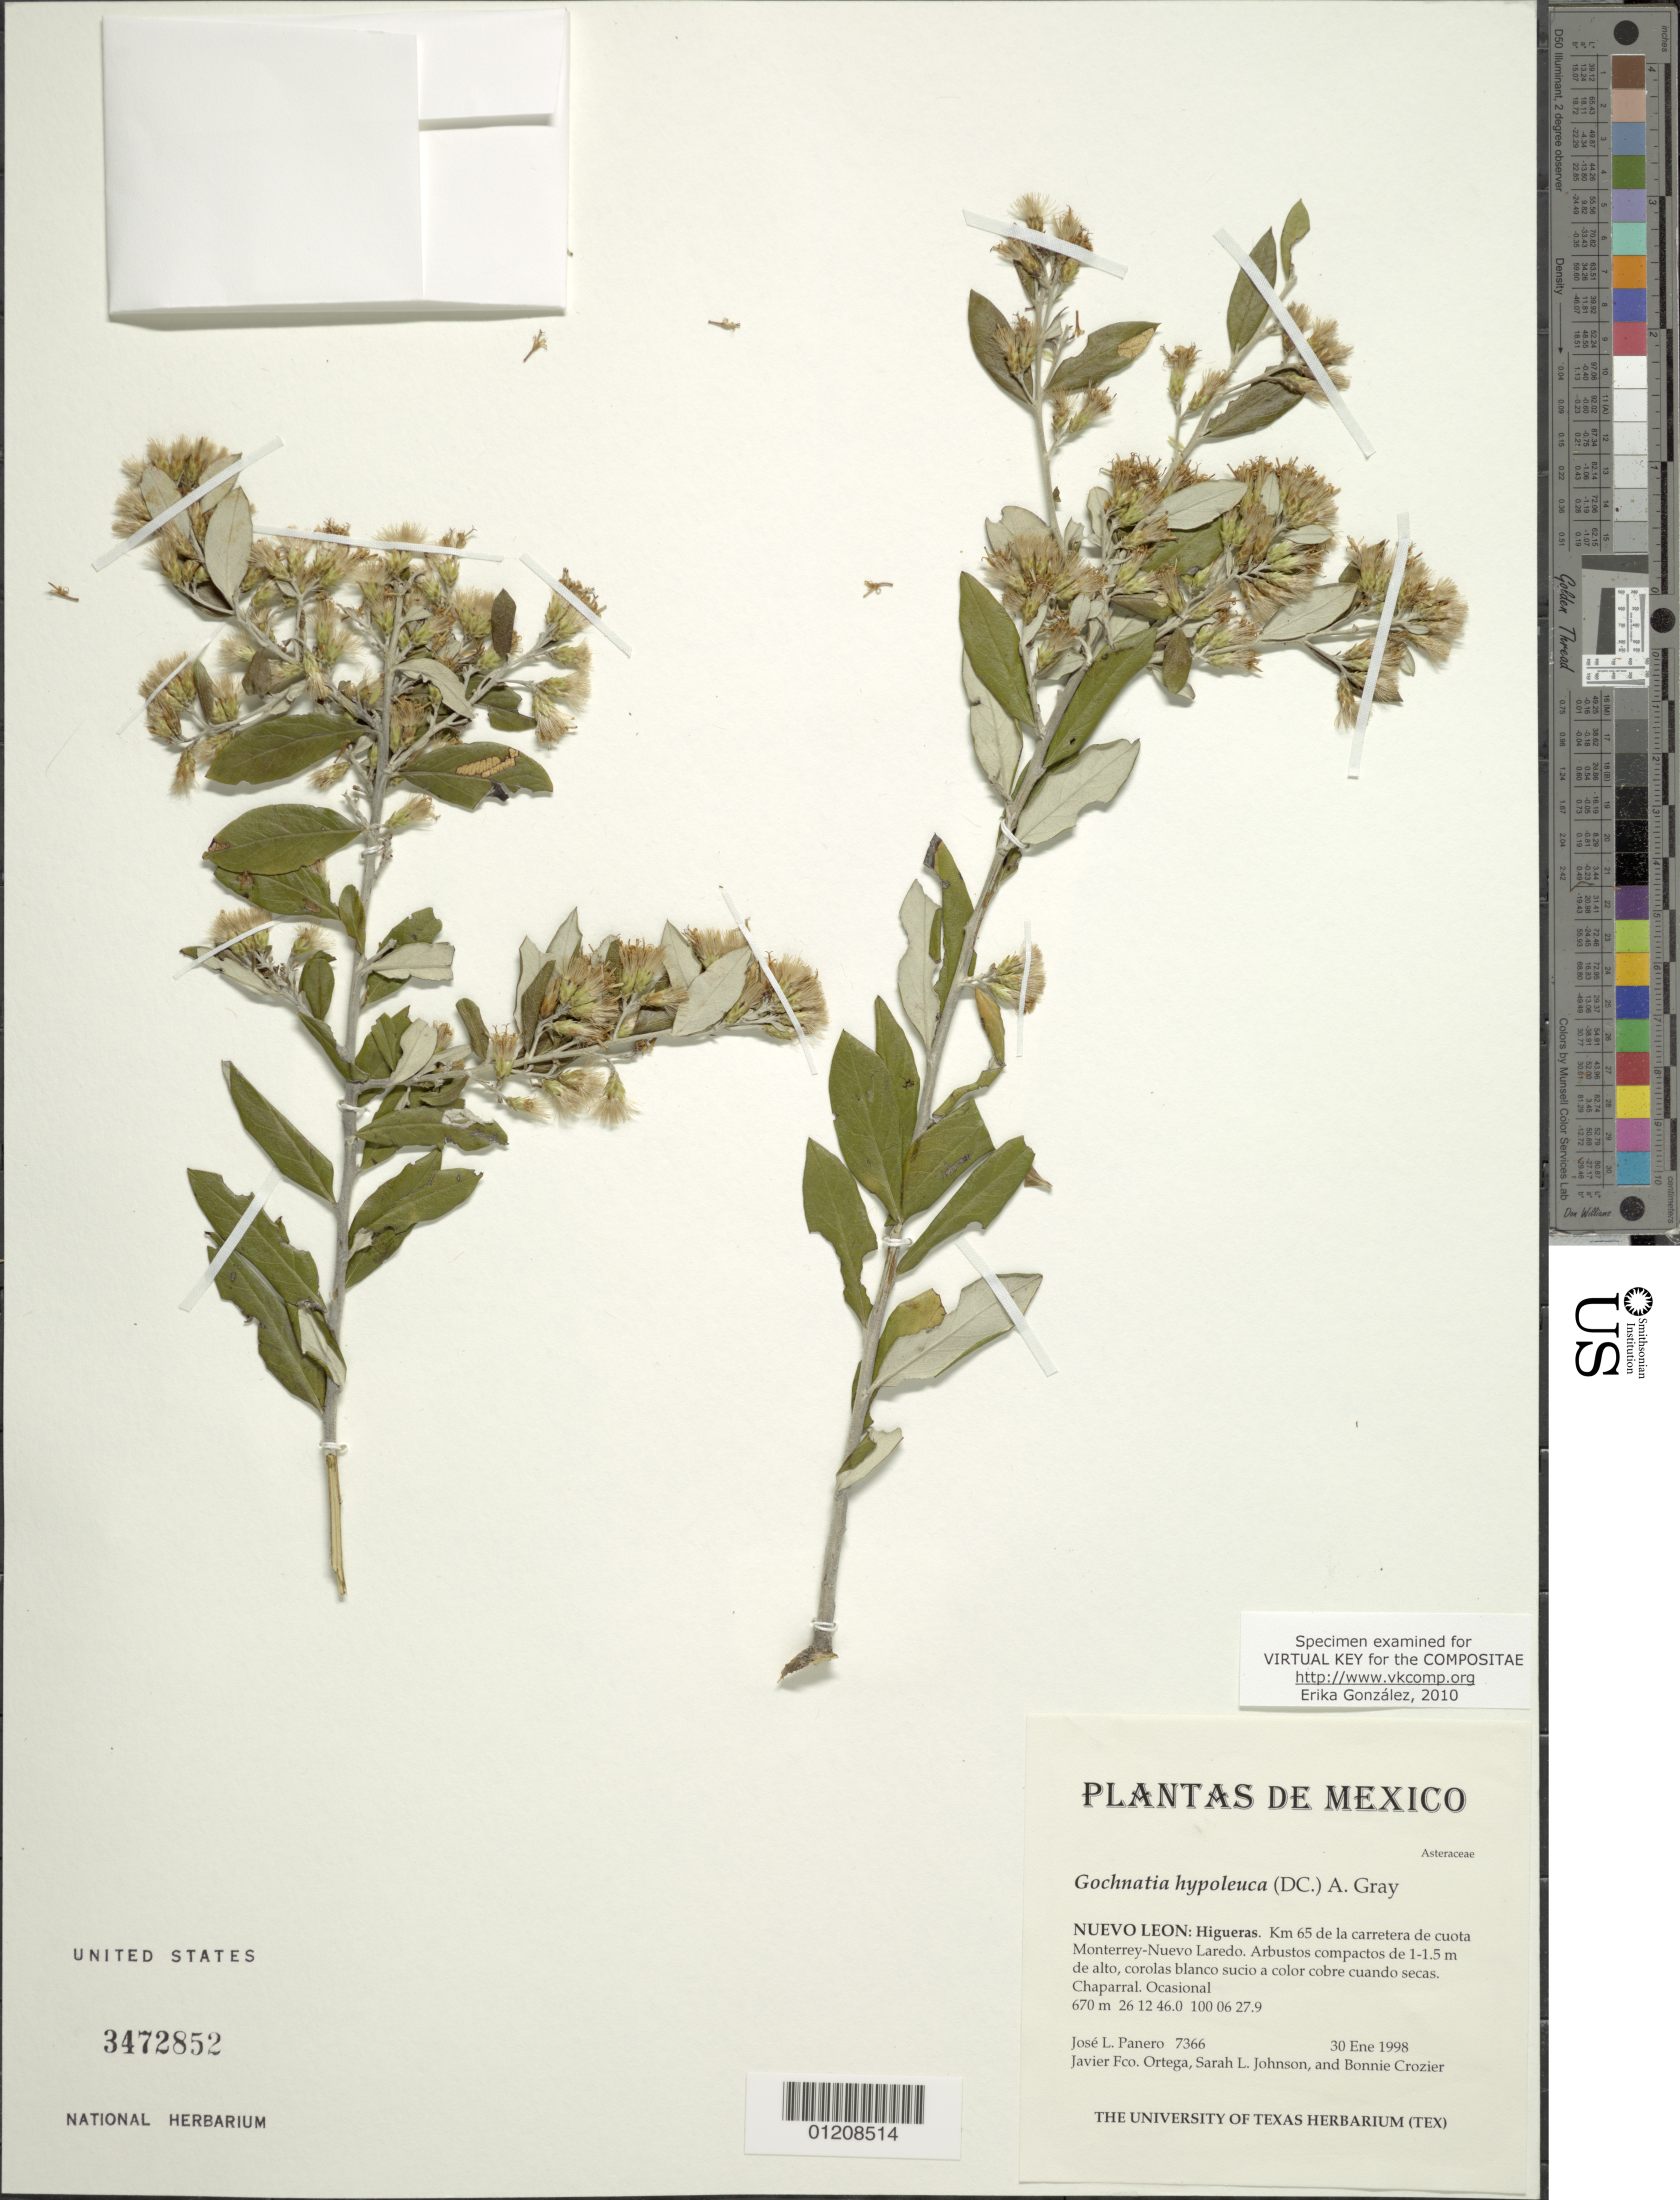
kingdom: Plantae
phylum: Tracheophyta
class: Magnoliopsida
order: Asterales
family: Asteraceae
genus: Nahuatlea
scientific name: Nahuatlea hypoleuca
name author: (DC.) V.A. Funk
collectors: J. Panero E.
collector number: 7366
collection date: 1998-01-30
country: Mexico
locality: Km 65 de la carretera de cuota Monterrey-Nuevo Laredo.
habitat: Chaparral. Ocasional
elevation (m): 670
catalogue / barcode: US 3472852